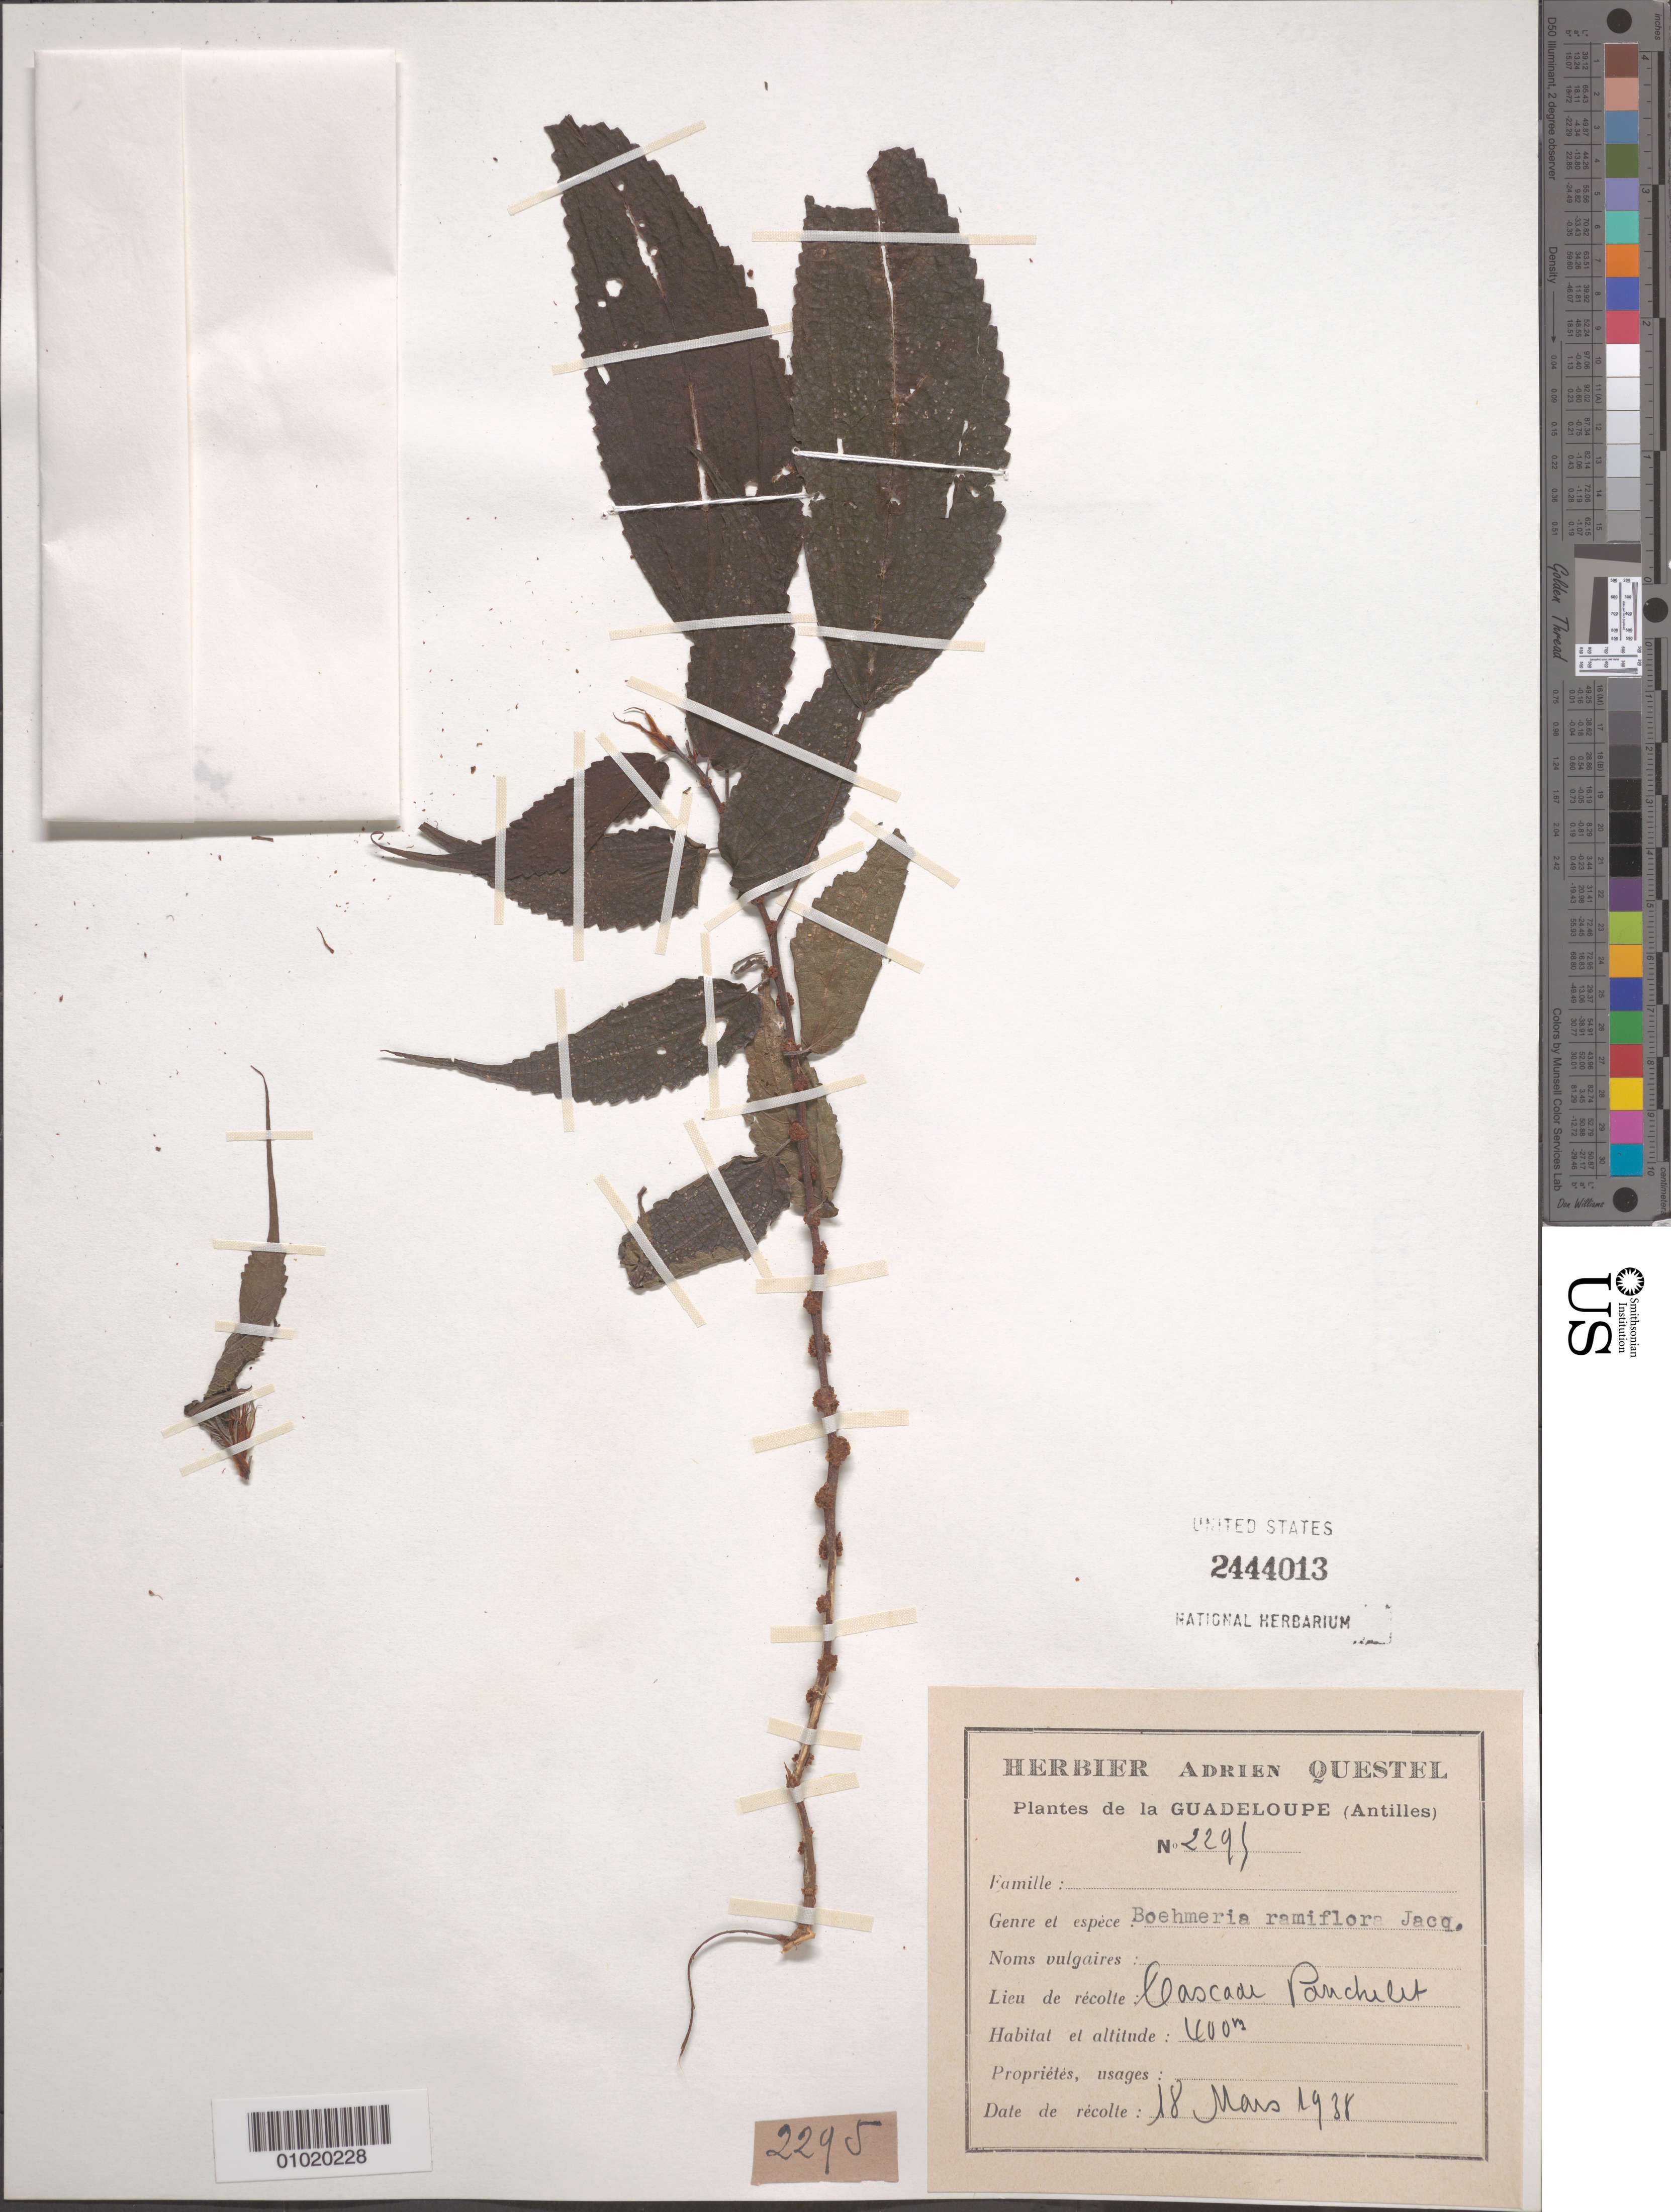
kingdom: Plantae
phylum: Tracheophyta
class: Magnoliopsida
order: Rosales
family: Urticaceae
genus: Boehmeria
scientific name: Boehmeria ramiflora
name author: Jacq.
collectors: A. Questel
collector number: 2295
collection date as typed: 18 Mar 1938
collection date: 1938-03-18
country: Guadeloupe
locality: Gascau Panchelet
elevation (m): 400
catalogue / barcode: US 2444013